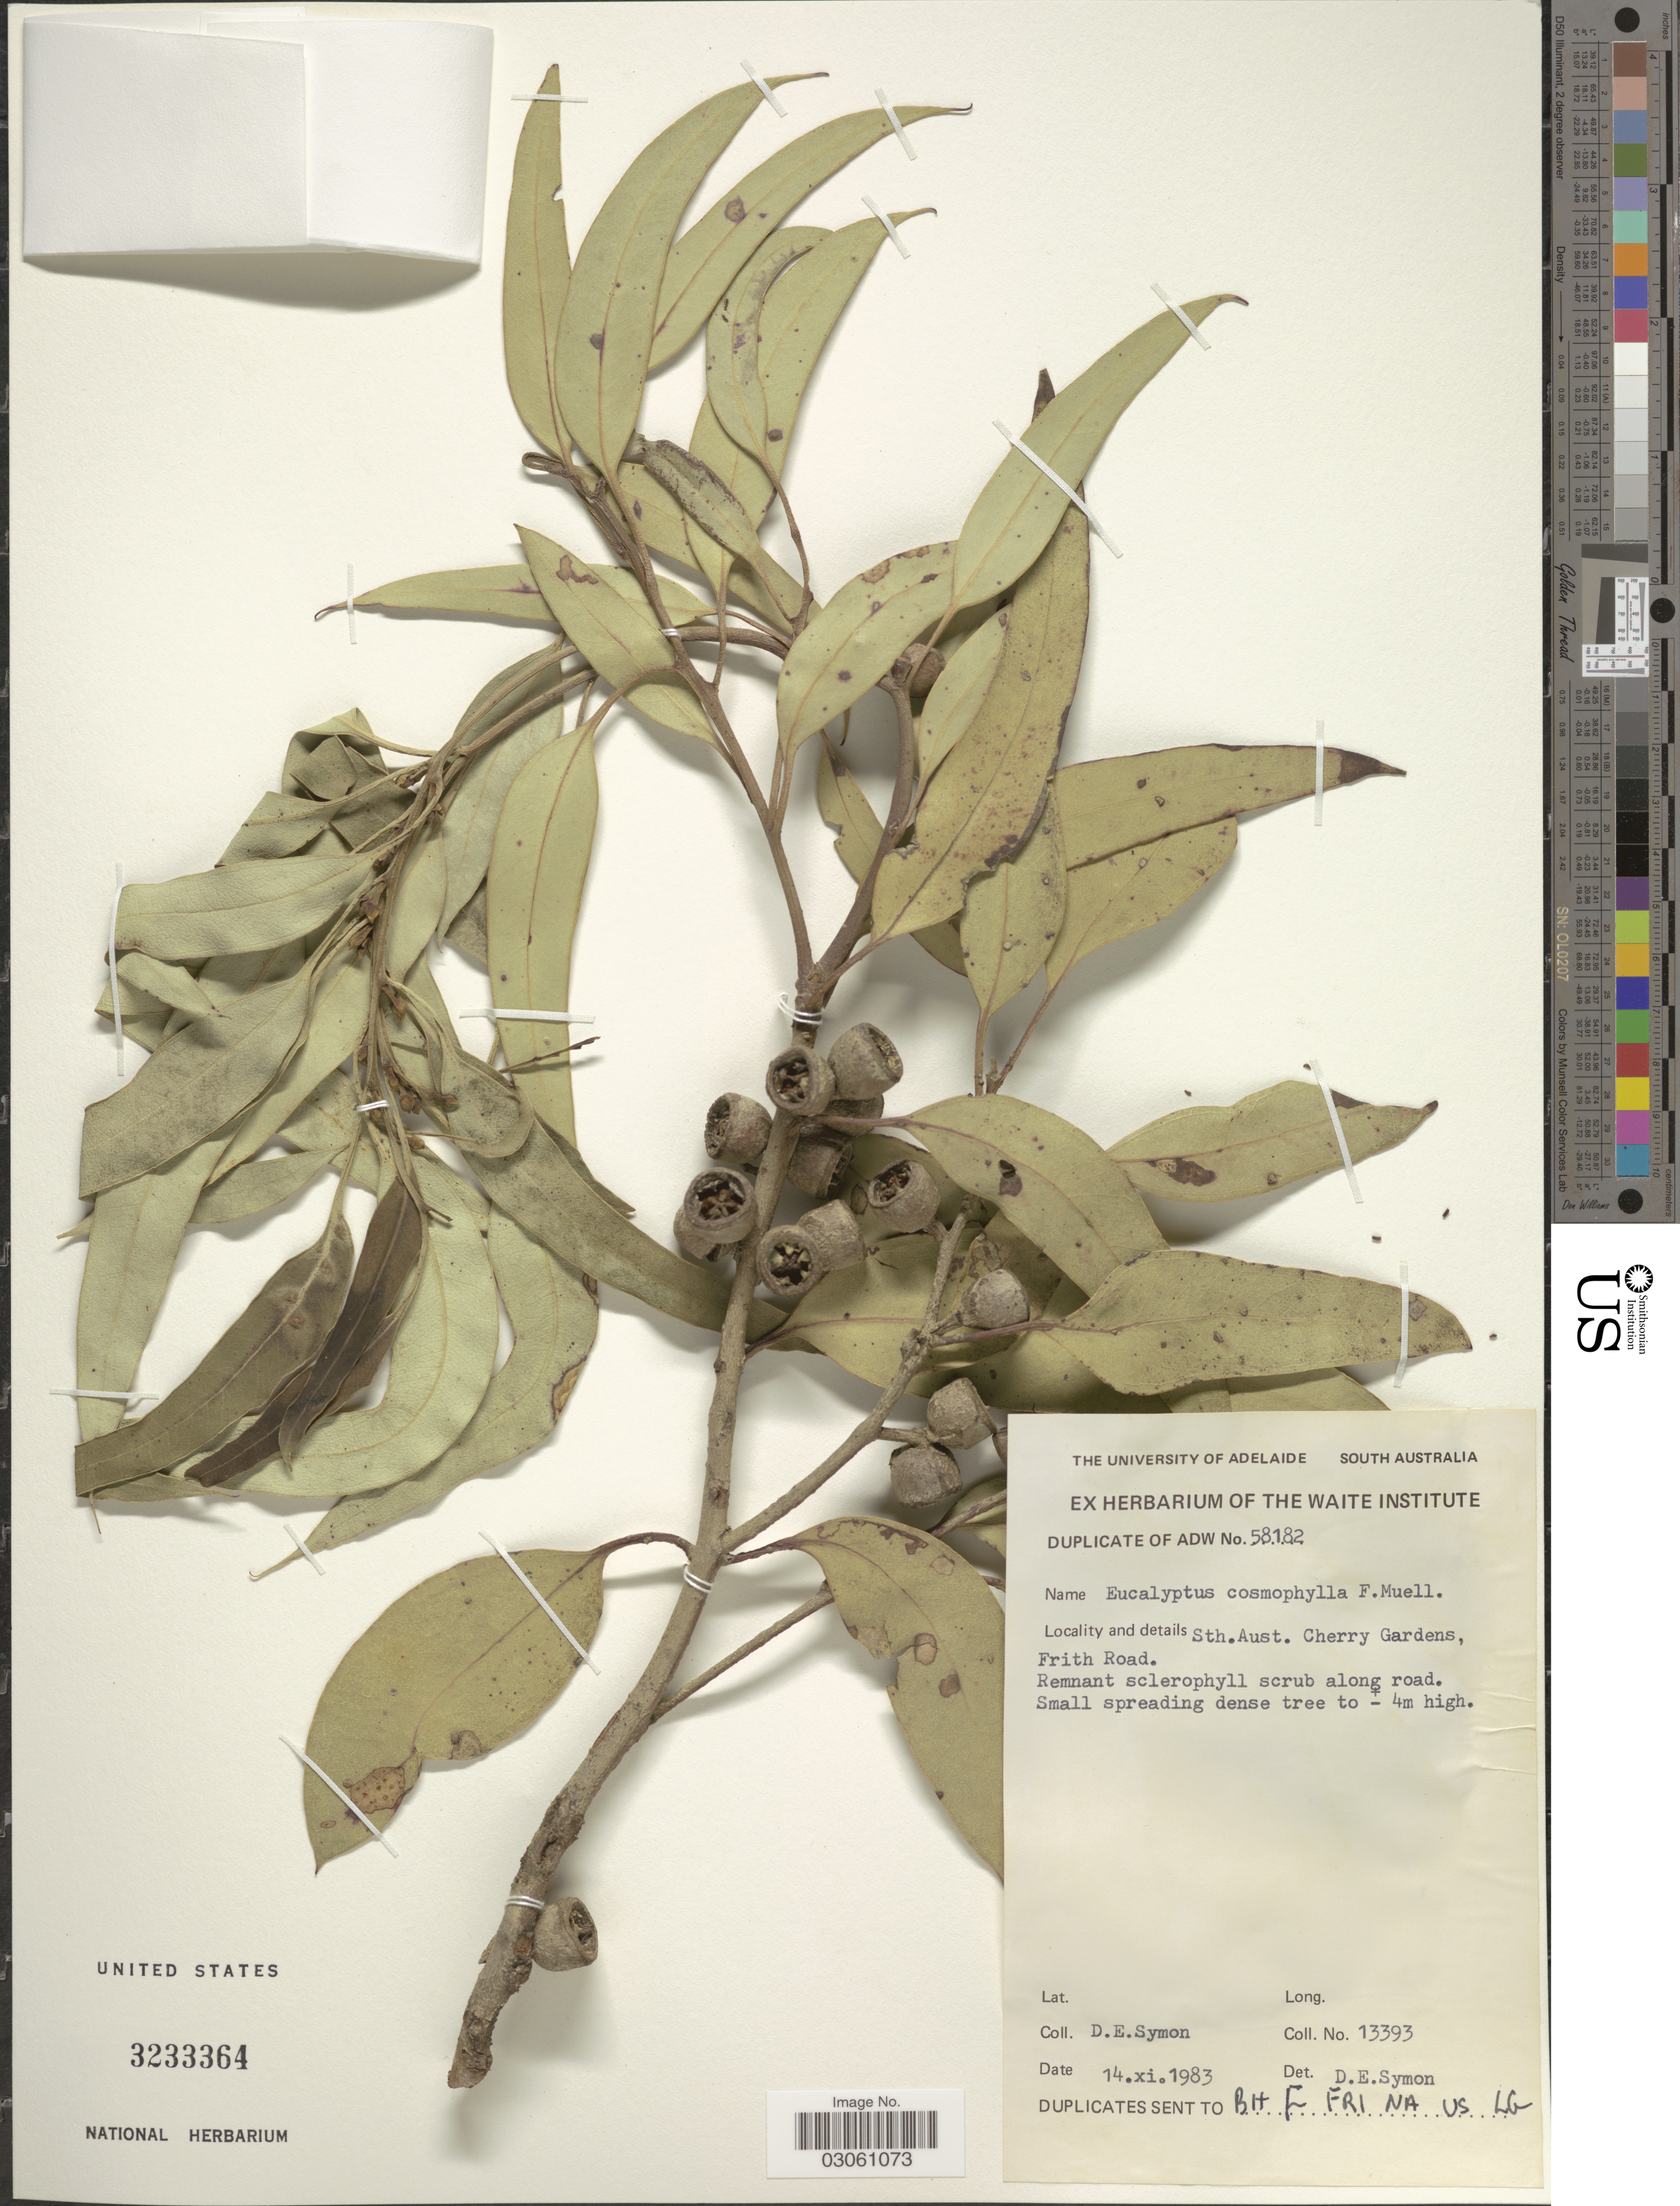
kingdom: Plantae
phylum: Tracheophyta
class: Magnoliopsida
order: Myrtales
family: Myrtaceae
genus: Eucalyptus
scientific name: Eucalyptus cosmophylla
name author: F. Muell.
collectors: D. Symon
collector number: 13393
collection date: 1983-11-14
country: Australia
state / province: South Australia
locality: Sth. Aust. Cherry Gardens, Frith Road.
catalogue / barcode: US 3233364